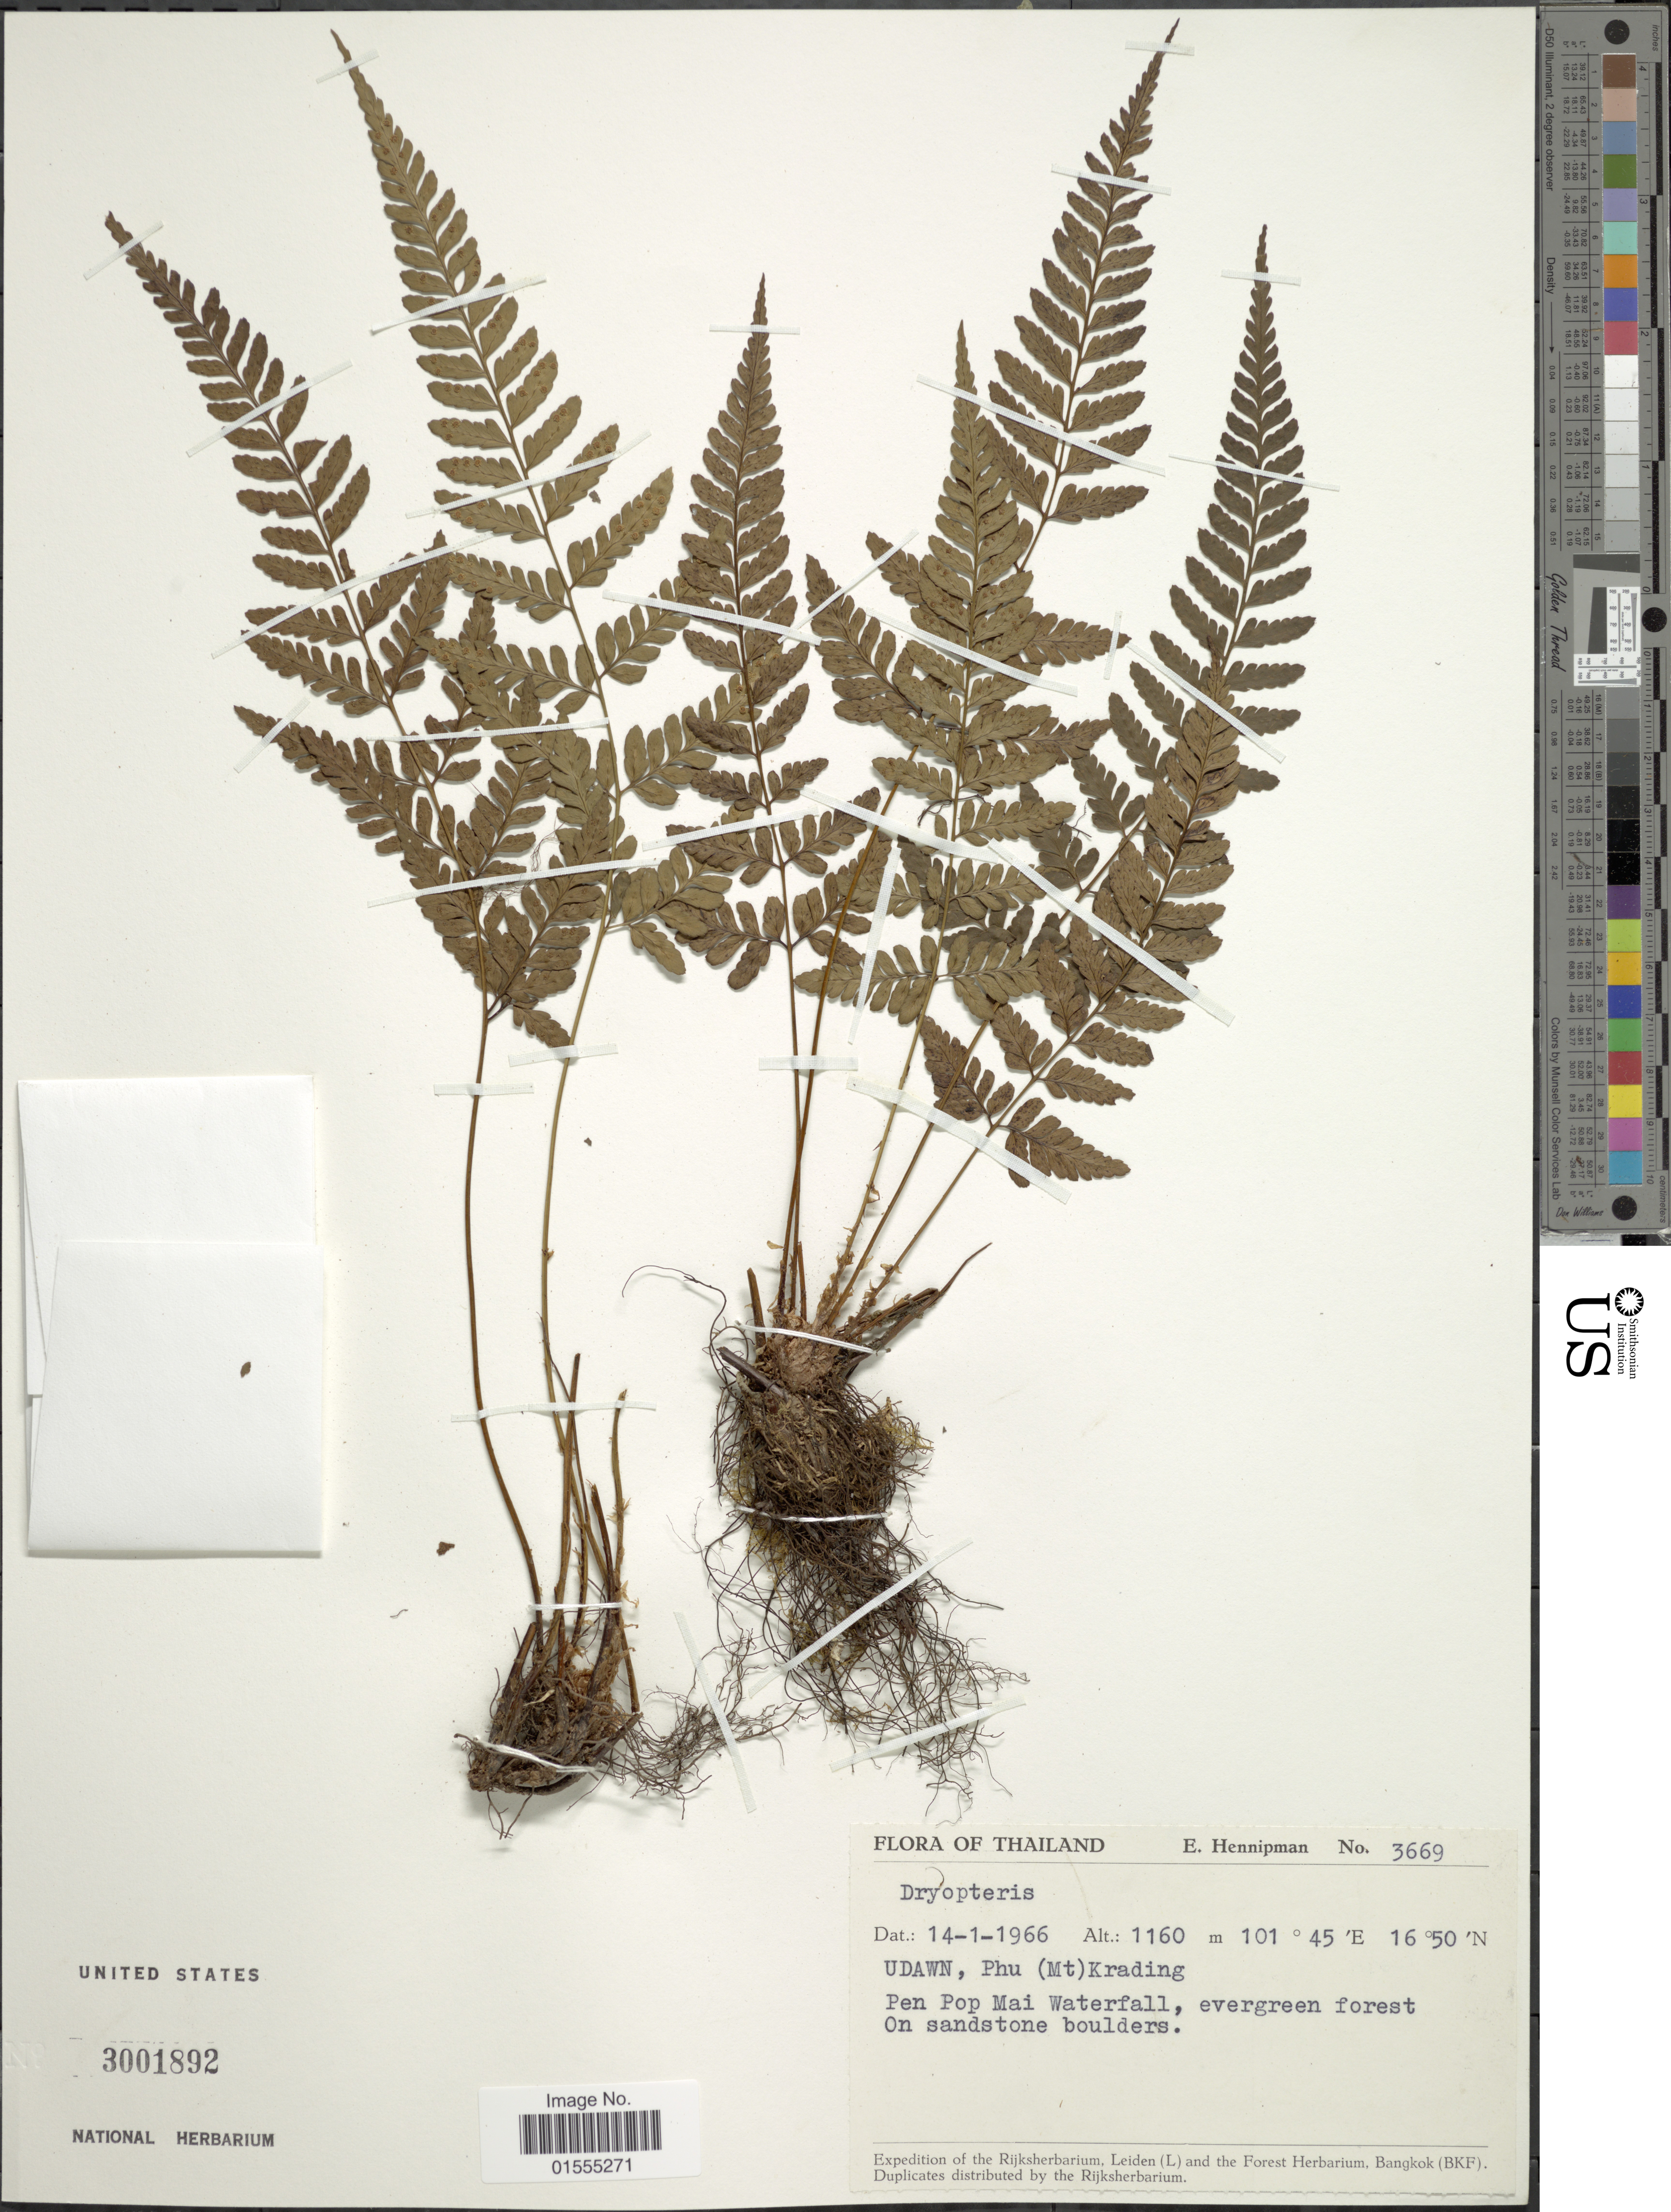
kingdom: Plantae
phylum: Tracheophyta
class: Polypodiopsida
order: Polypodiales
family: Dryopteridaceae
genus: Dryopteris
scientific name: Dryopteris sp.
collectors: E. Hennipman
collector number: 3669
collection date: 1966-01-14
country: Thailand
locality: Udawn, Phu (Mt)Krading, Pen Pop Mai Waterfall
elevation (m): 1160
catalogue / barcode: US 3001892